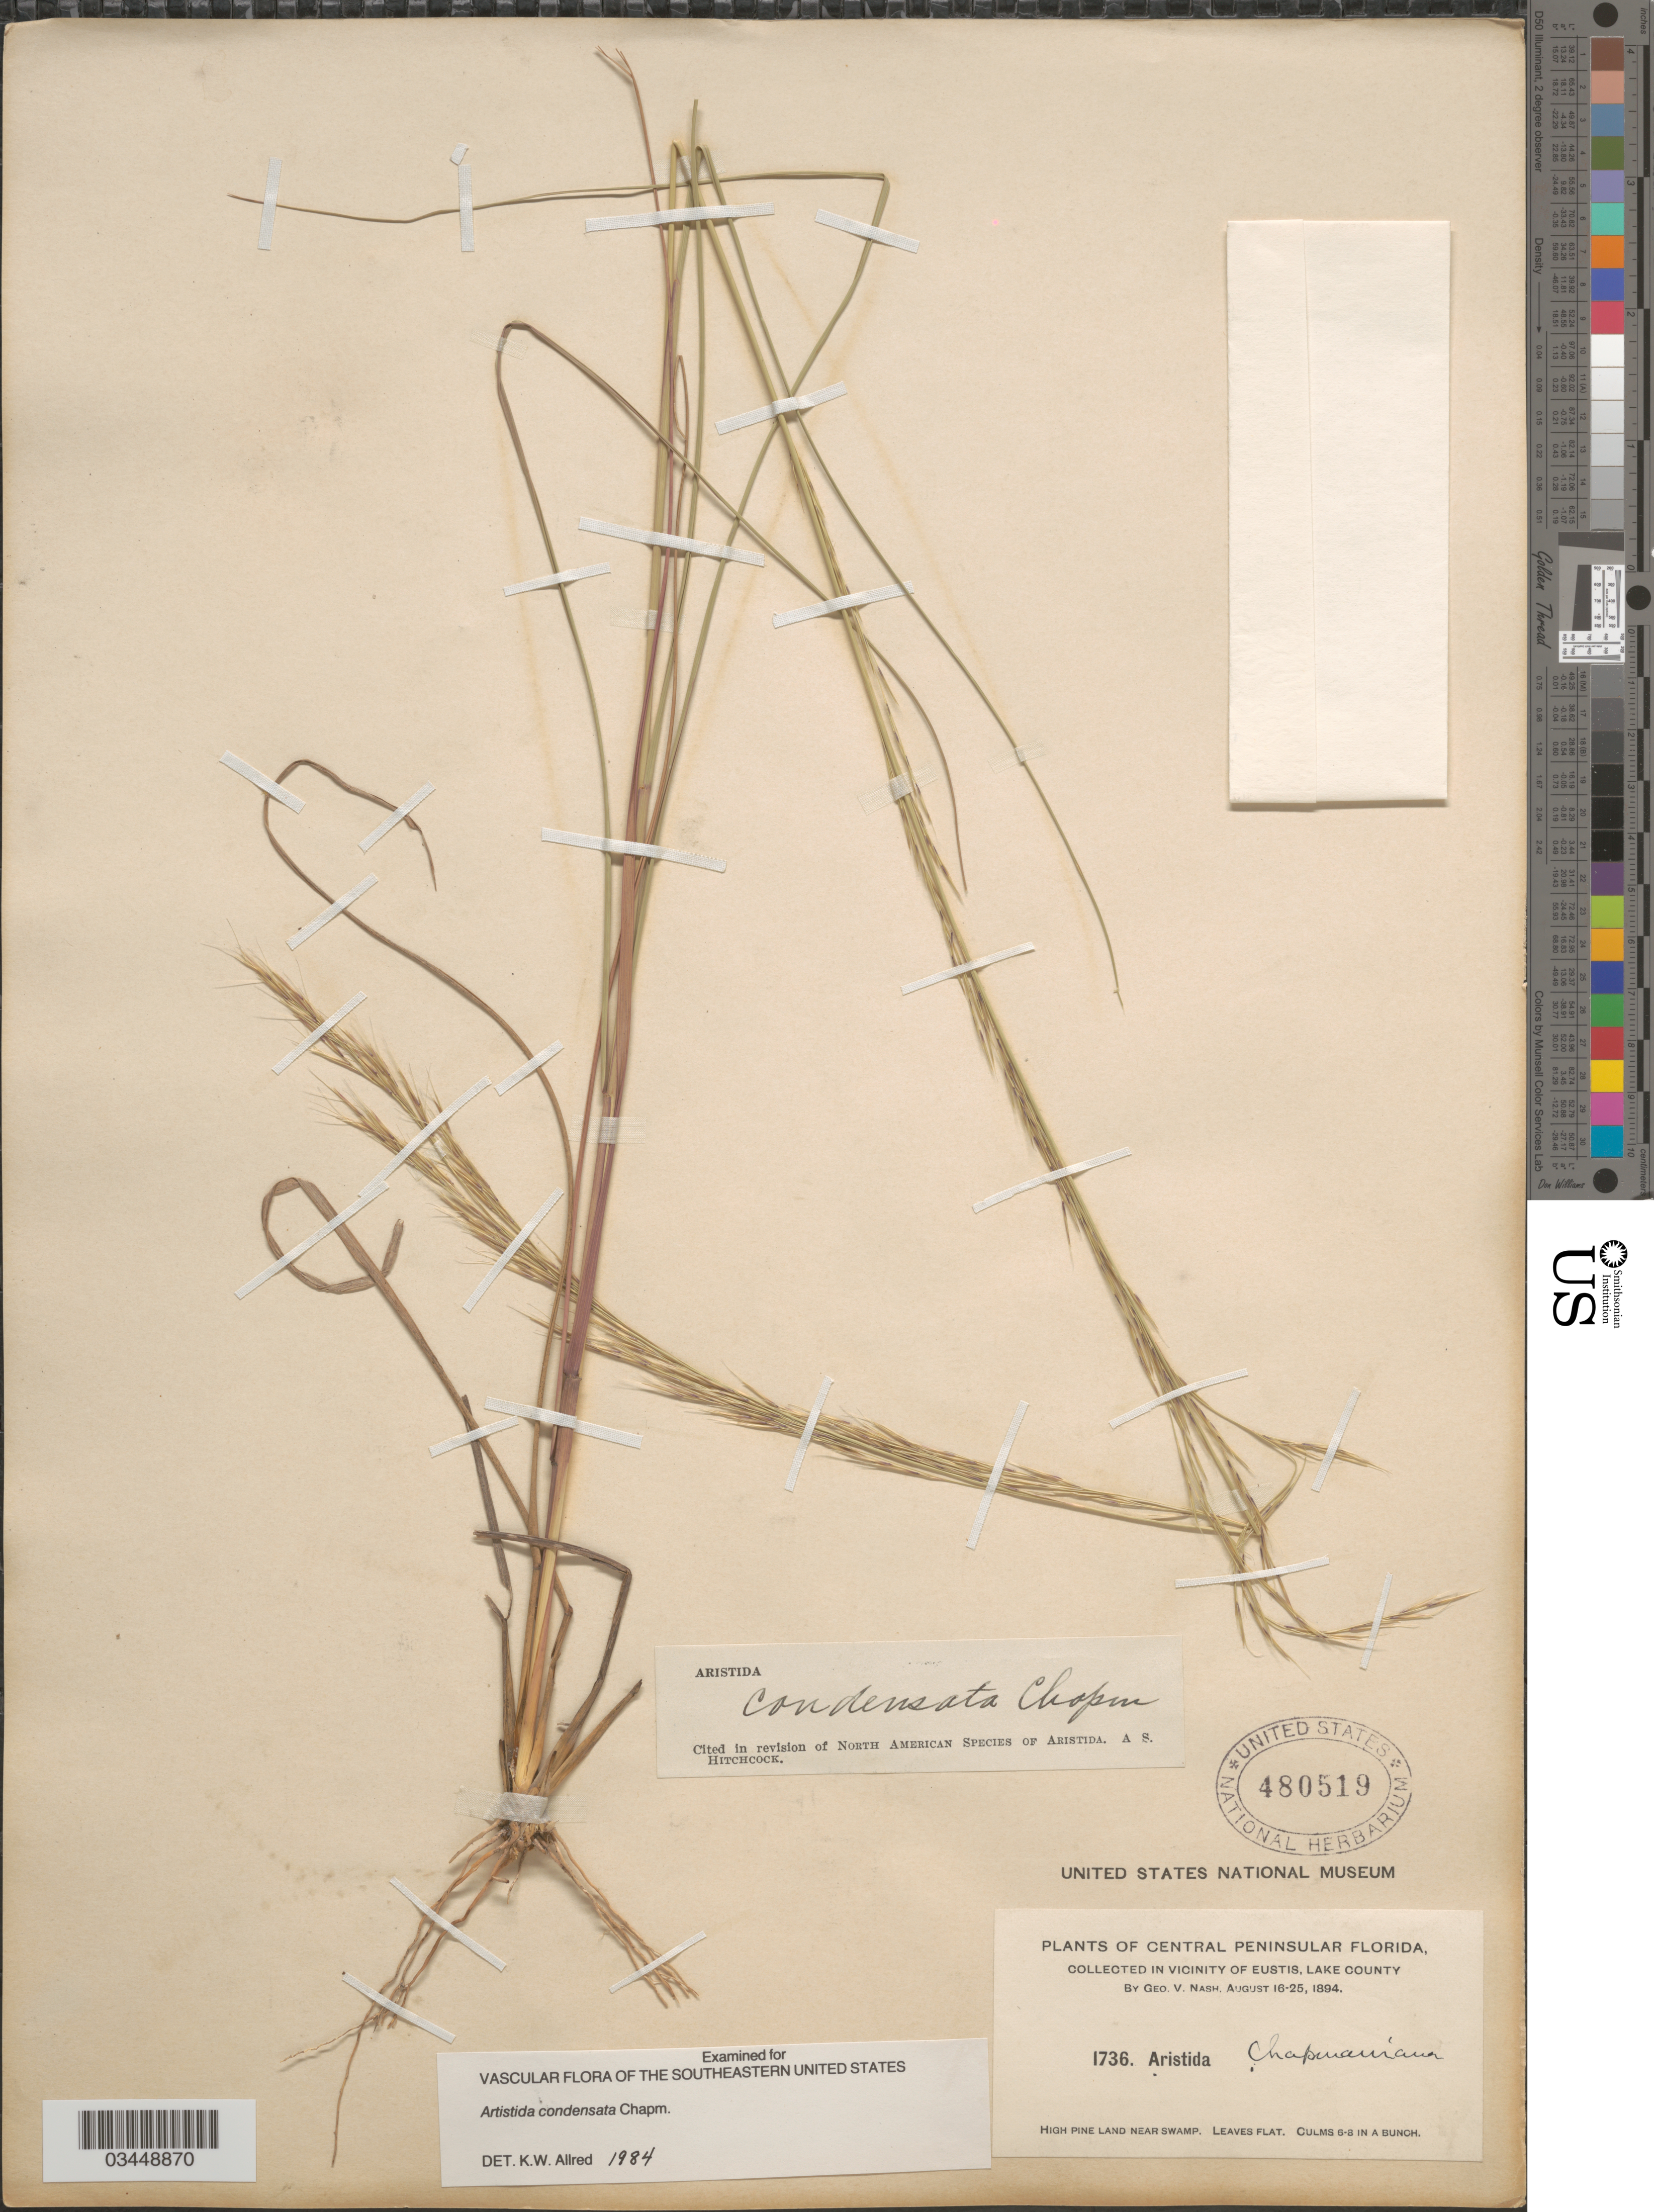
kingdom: Plantae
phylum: Tracheophyta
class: Liliopsida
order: Poales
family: Poaceae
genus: Aristida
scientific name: Aristida condensata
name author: Chapm.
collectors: G. V. Nash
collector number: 1736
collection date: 1894-08-16/1894-08-25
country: United States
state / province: Florida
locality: Central Peninsular Florida, in vicinity of Eustis, Lake County. High pine land near swamp.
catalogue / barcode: US 480519